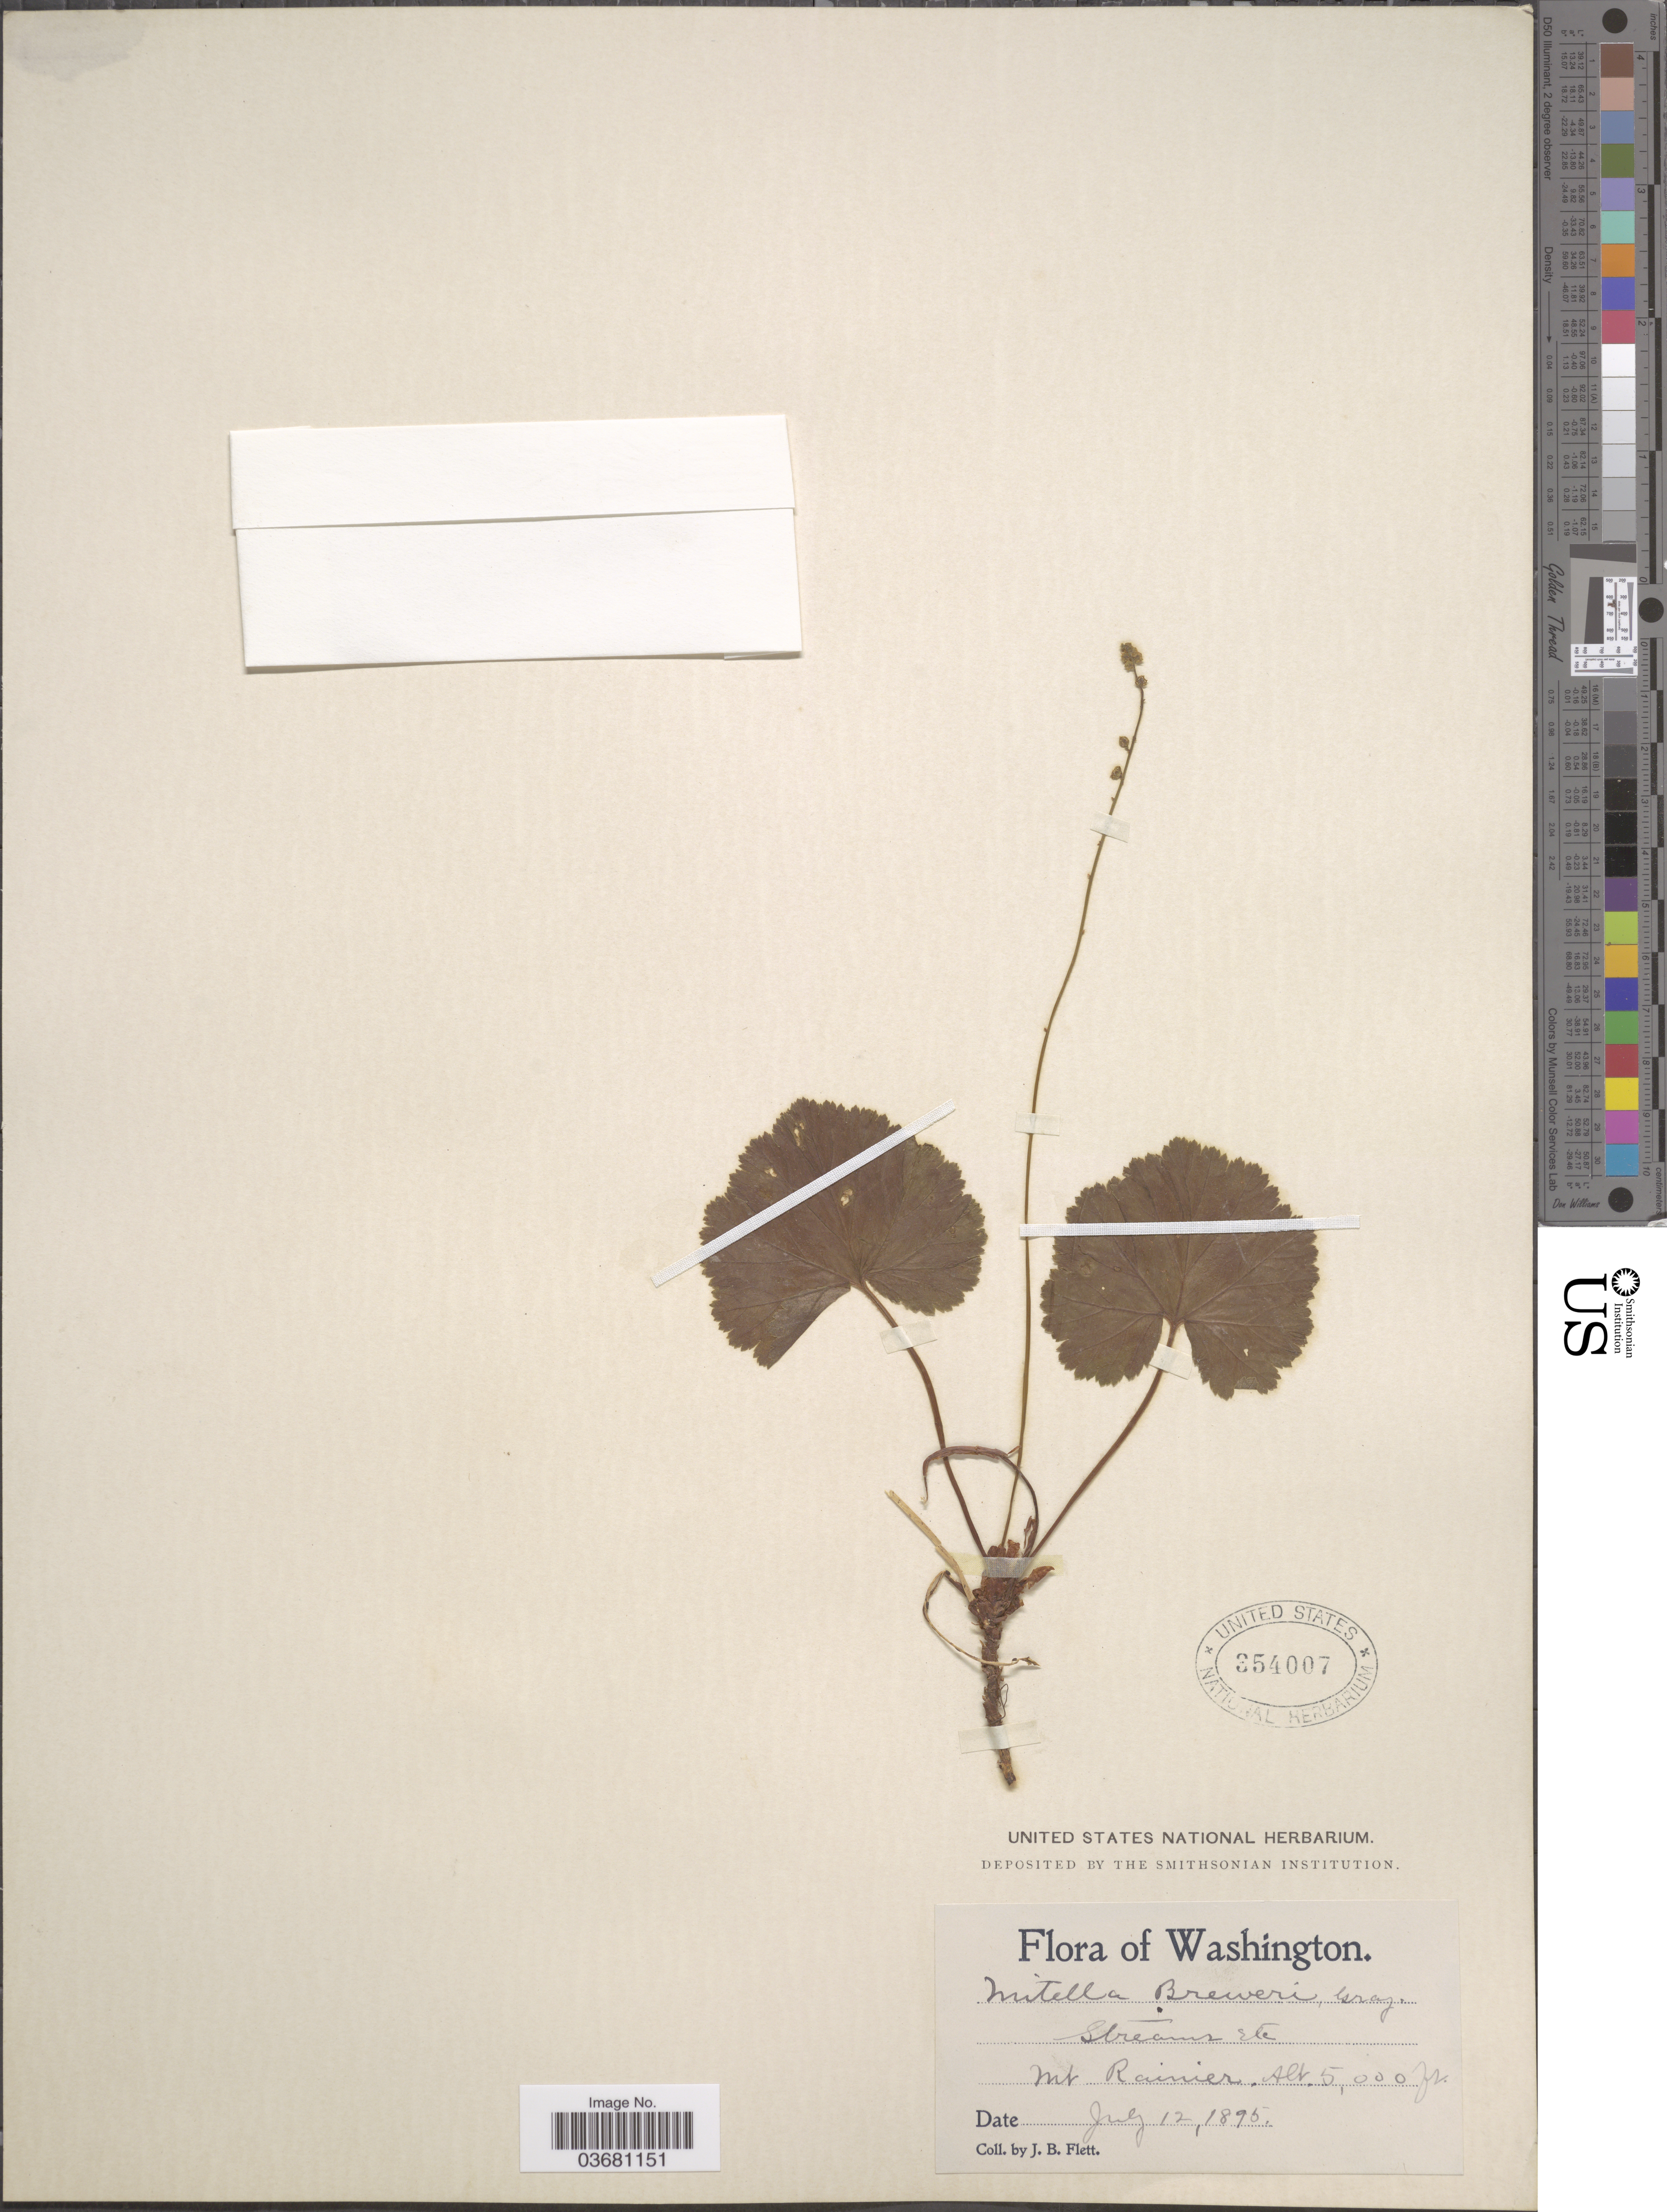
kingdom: Plantae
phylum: Tracheophyta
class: Magnoliopsida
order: Saxifragales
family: Saxifragaceae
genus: Mitella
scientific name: Mitella breweri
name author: A. Gray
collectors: J. Flett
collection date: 1895-07-12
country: United States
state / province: Washington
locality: Mt. Rainier.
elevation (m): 1524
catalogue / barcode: US 354007